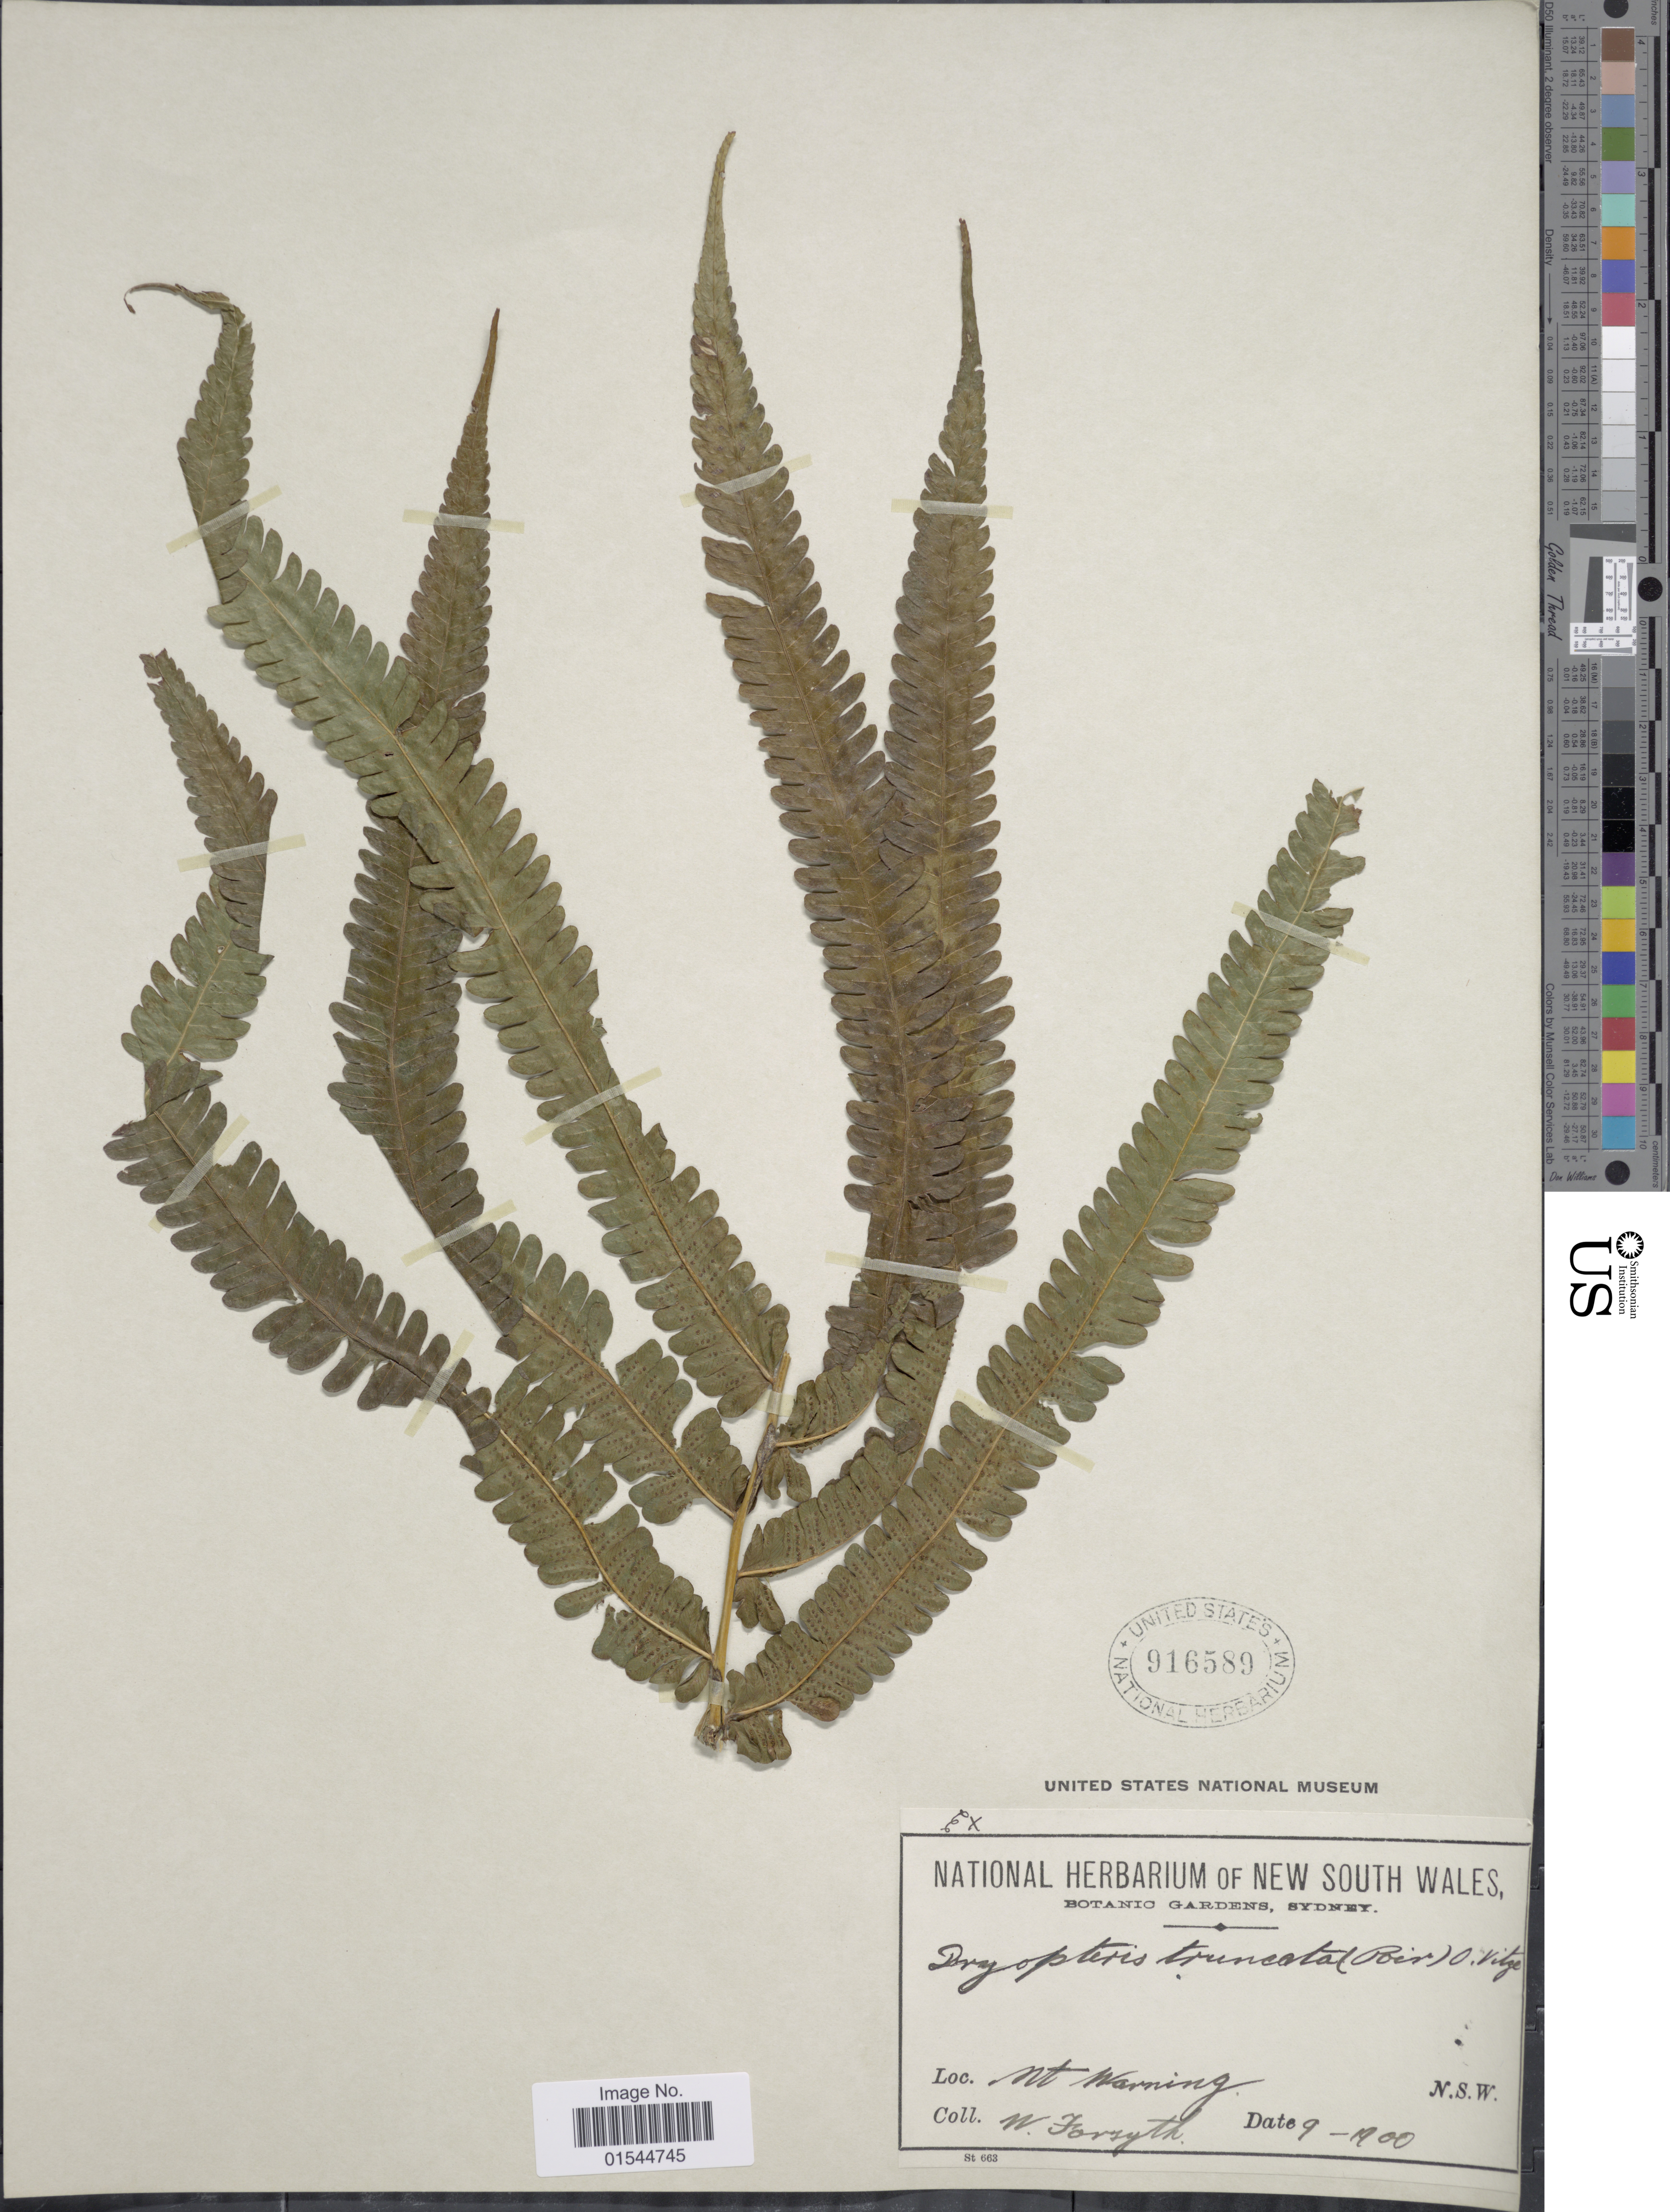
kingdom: Plantae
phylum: Tracheophyta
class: Polypodiopsida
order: Polypodiales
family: Thelypteridaceae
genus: Pneumatopteris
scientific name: Pneumatopteris truncata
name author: (Poir.) Holttum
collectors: W. Forsyth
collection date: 1900-09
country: Australia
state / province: New South Wales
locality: Mt. Warning, N.S.W.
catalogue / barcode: US 916589